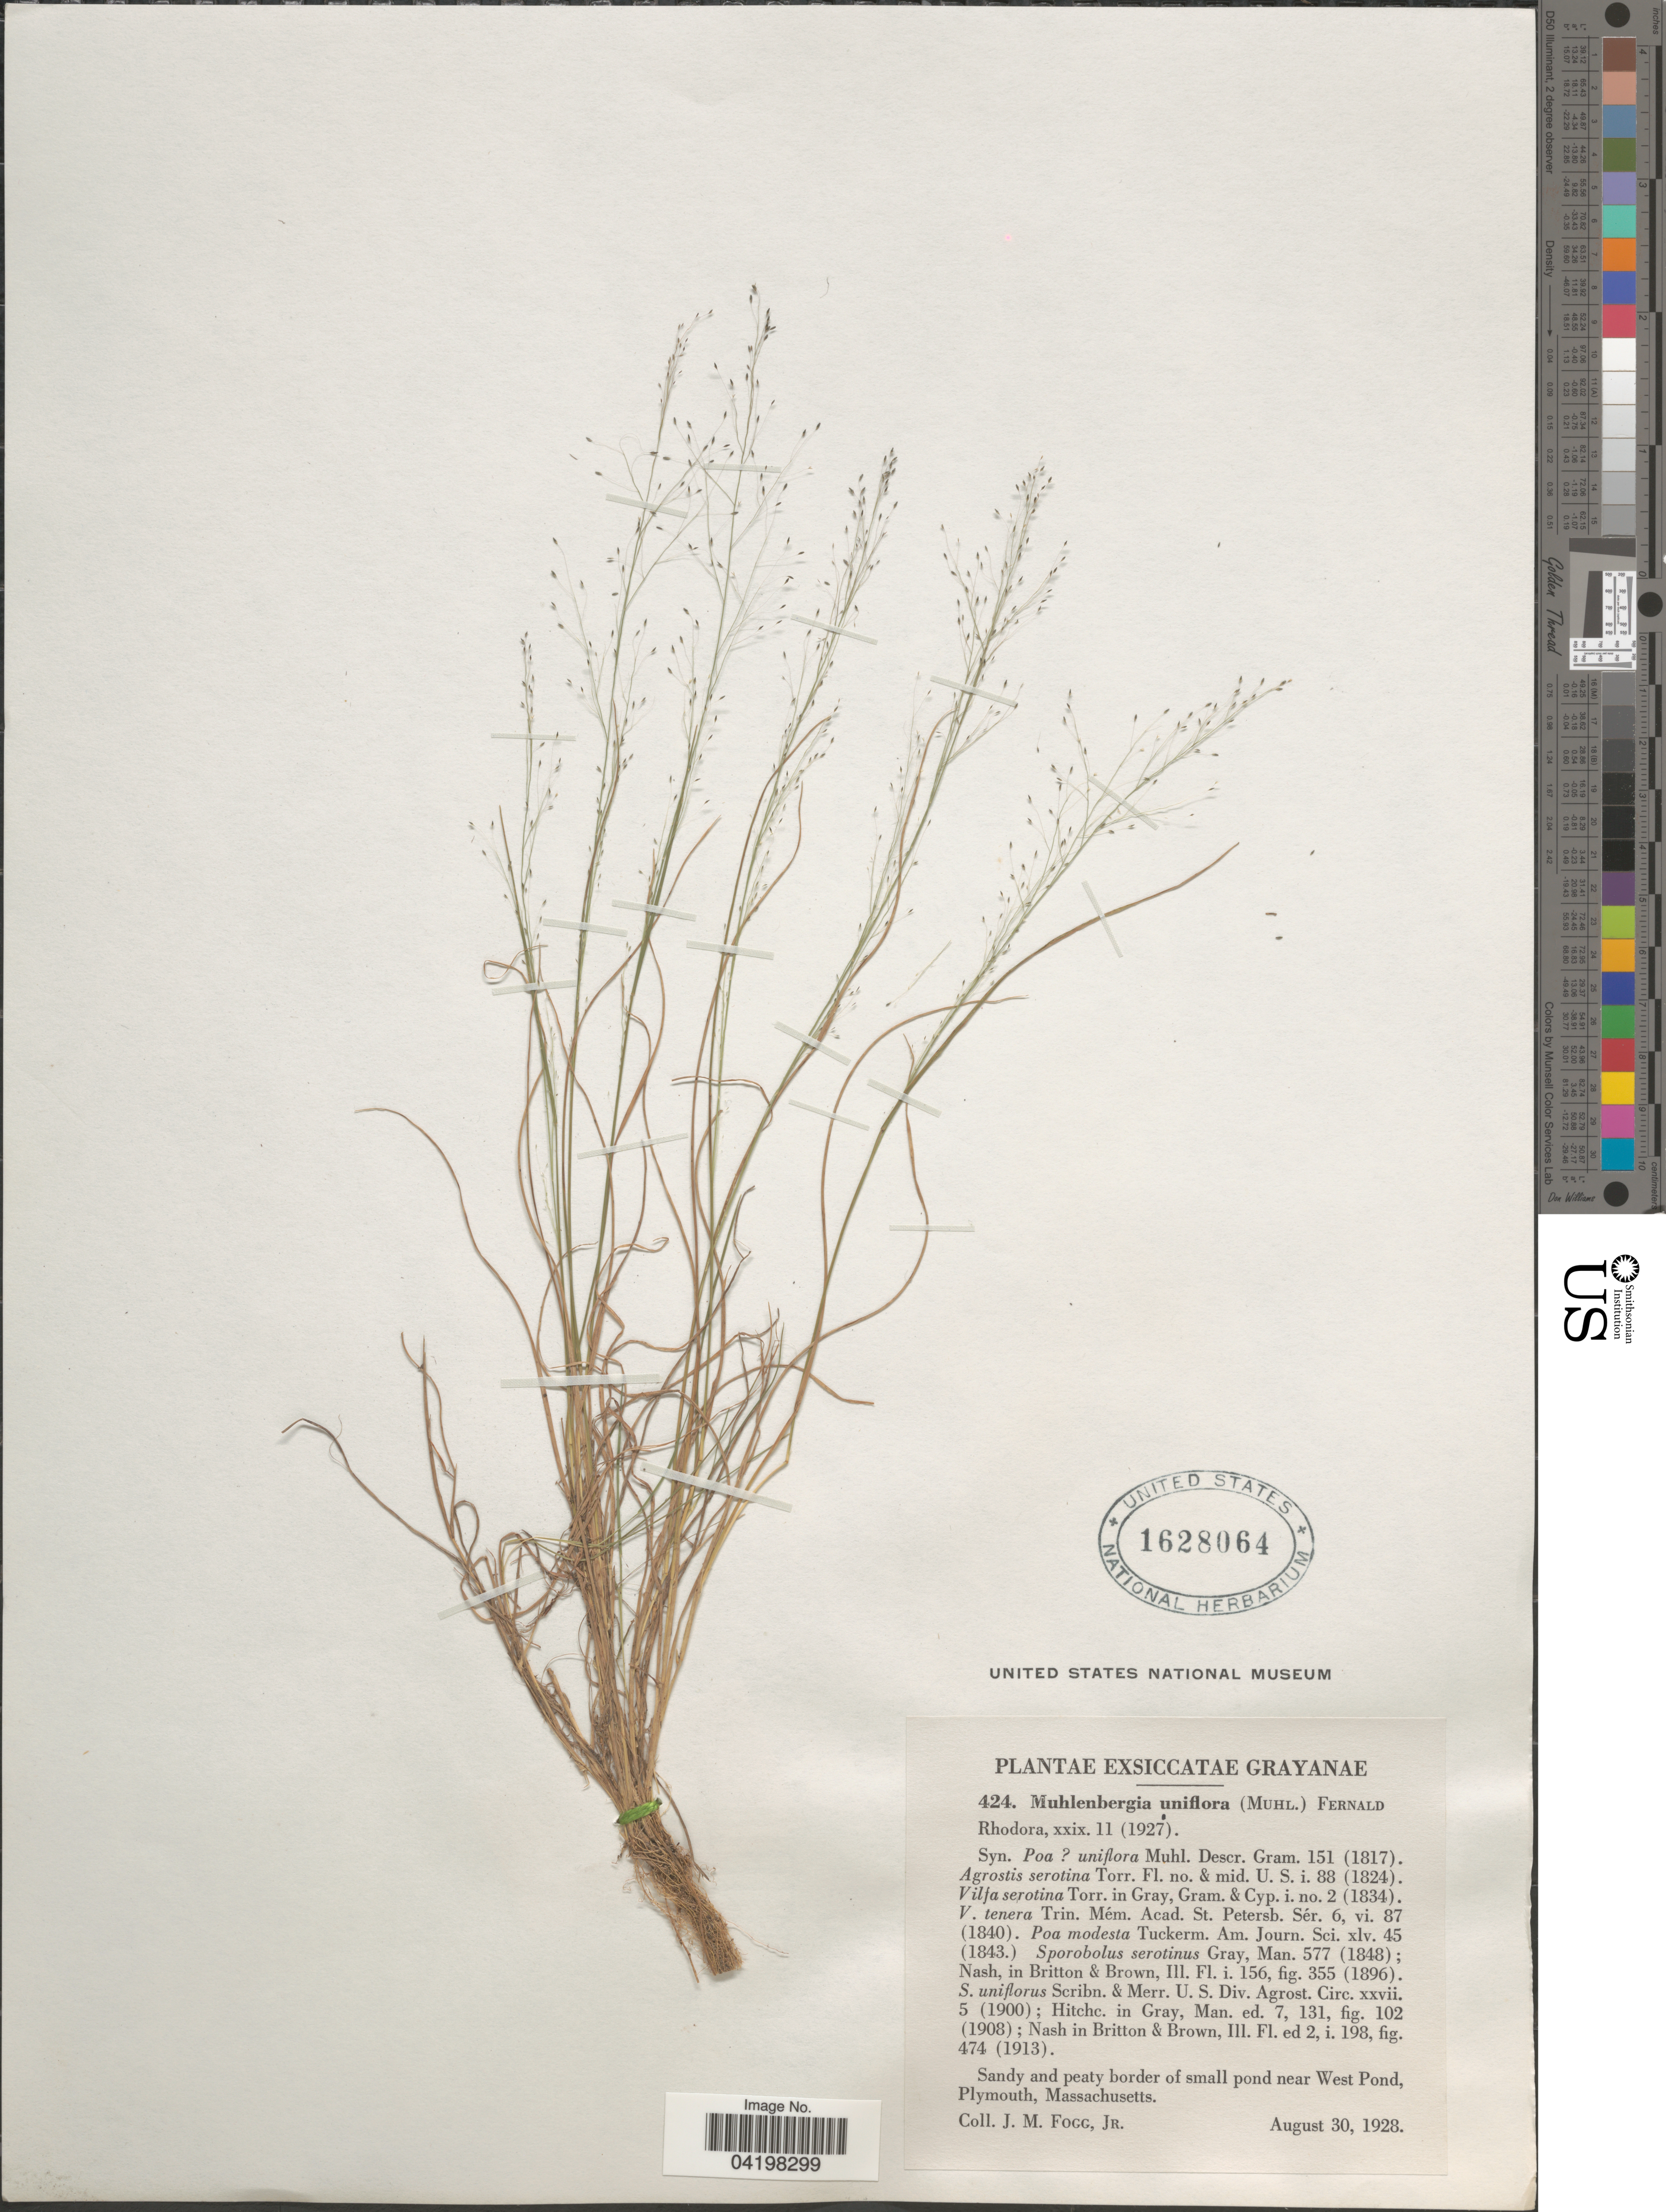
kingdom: Plantae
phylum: Tracheophyta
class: Liliopsida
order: Poales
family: Poaceae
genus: Muhlenbergia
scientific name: Muhlenbergia uniflora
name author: (Muhl.) Fernald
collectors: J. Fogg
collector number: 424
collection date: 1928-08-30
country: United States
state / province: Massachusetts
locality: Sandy and peaty border of small pond near West Pond, Plymouth.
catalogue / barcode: US 1628064